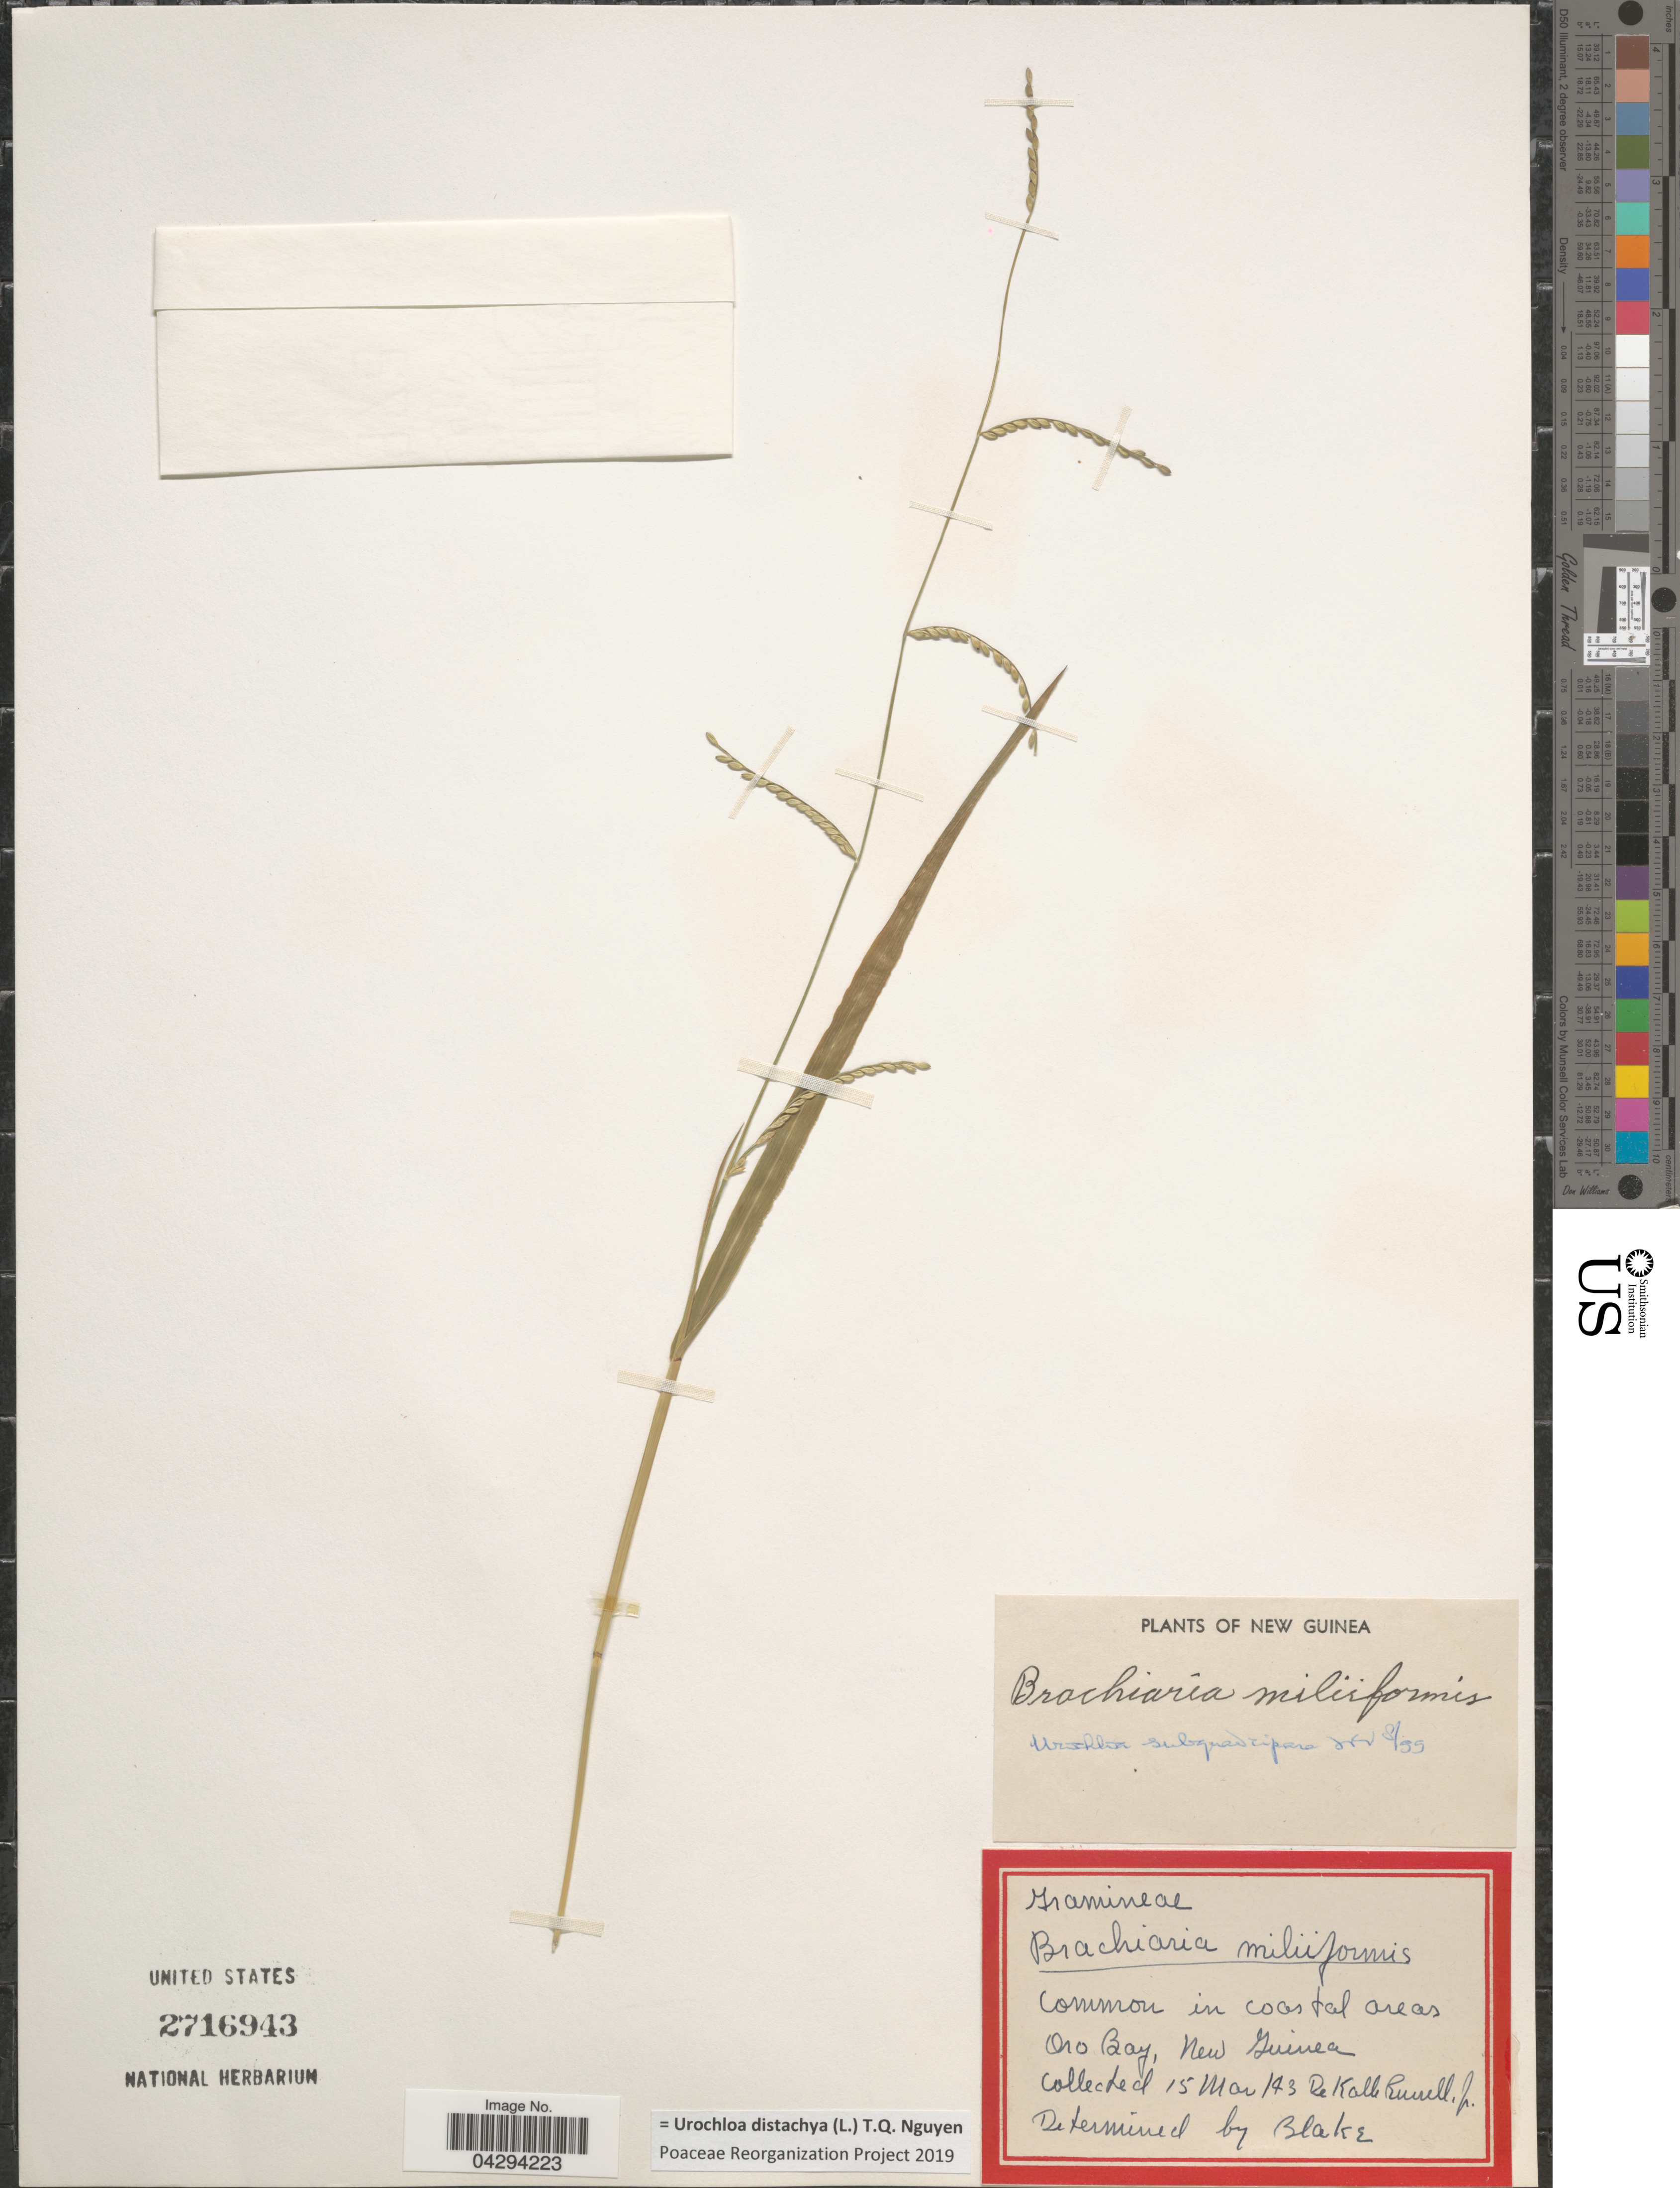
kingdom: Plantae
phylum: Tracheophyta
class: Liliopsida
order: Poales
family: Poaceae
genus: Urochloa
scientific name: Urochloa distachya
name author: (L.) T.Q. Nguyen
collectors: D. K. Russell Jr.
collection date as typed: Transcribed d/m/y: 15/3/43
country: Papua New Guinea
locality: Oro Bay, New Guinea.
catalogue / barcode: US 2716943